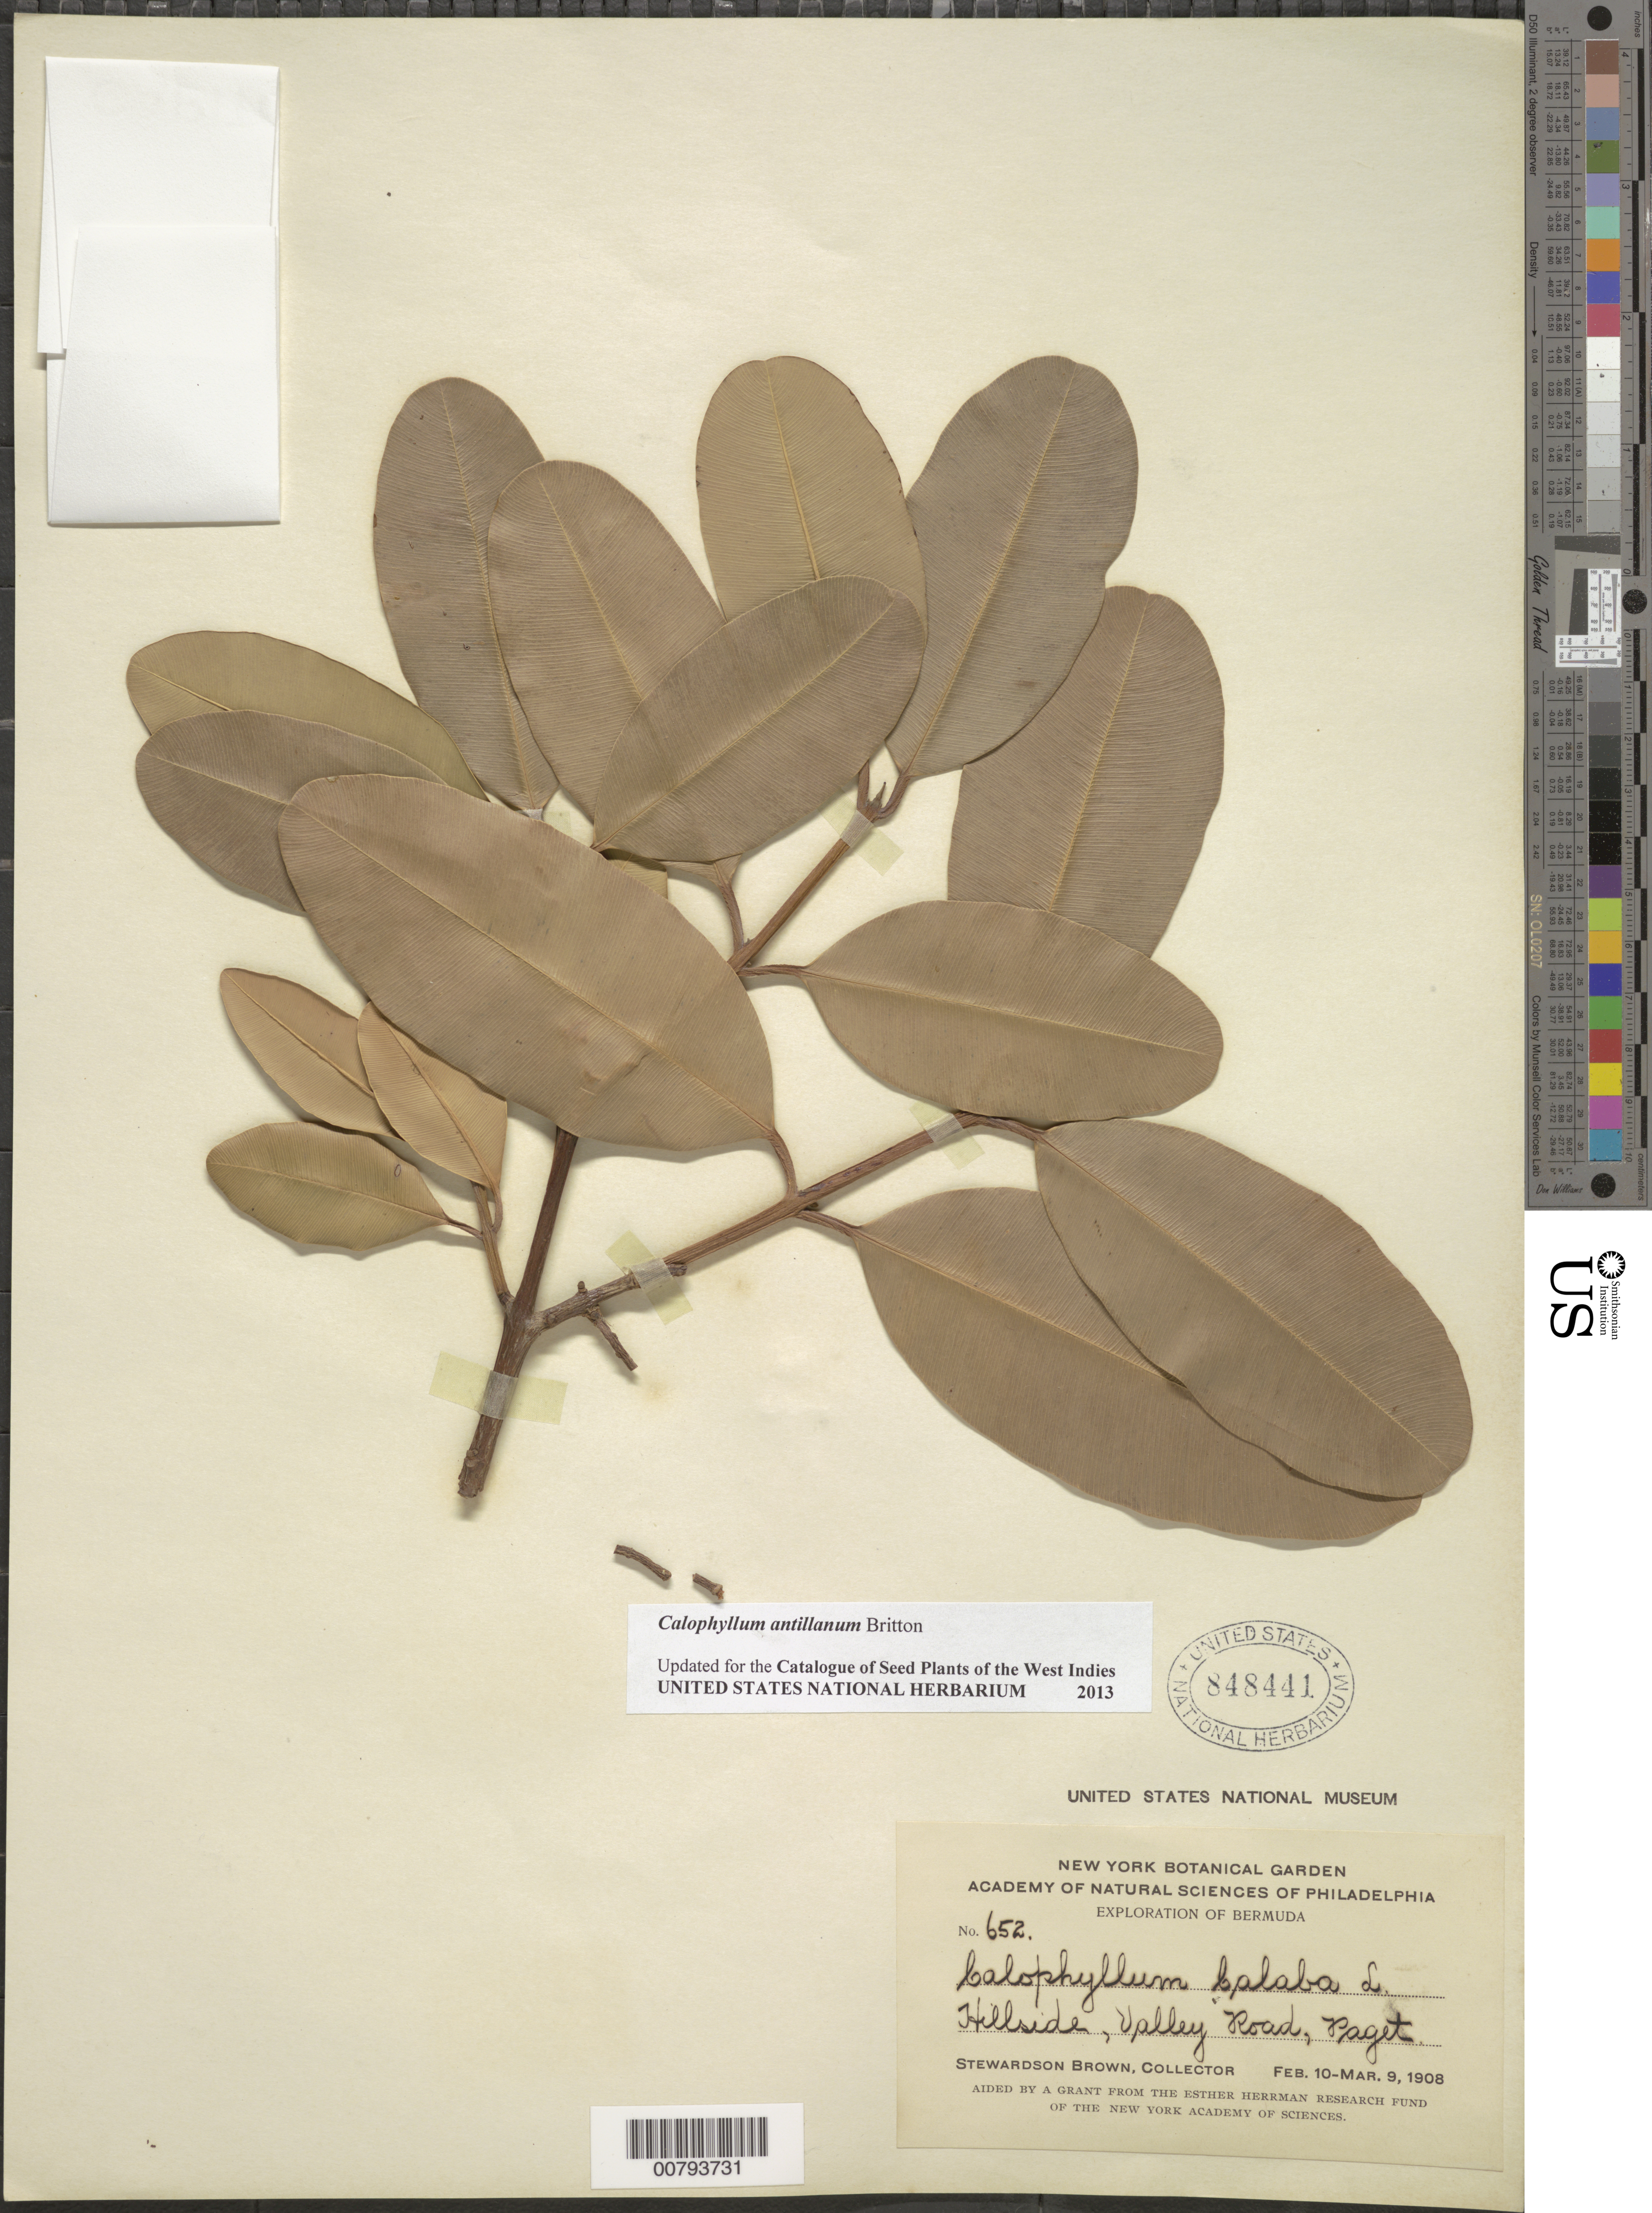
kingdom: Plantae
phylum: Tracheophyta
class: Magnoliopsida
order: Malpighiales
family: Calophyllaceae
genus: Calophyllum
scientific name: Calophyllum antillanum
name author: Britton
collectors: S. Brown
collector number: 652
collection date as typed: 10 Feb 1908 to 09 Mar 1908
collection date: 1908-02-10/1908-03-09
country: Bermuda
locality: Valley Road, Paget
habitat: Hillside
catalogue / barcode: US 848441